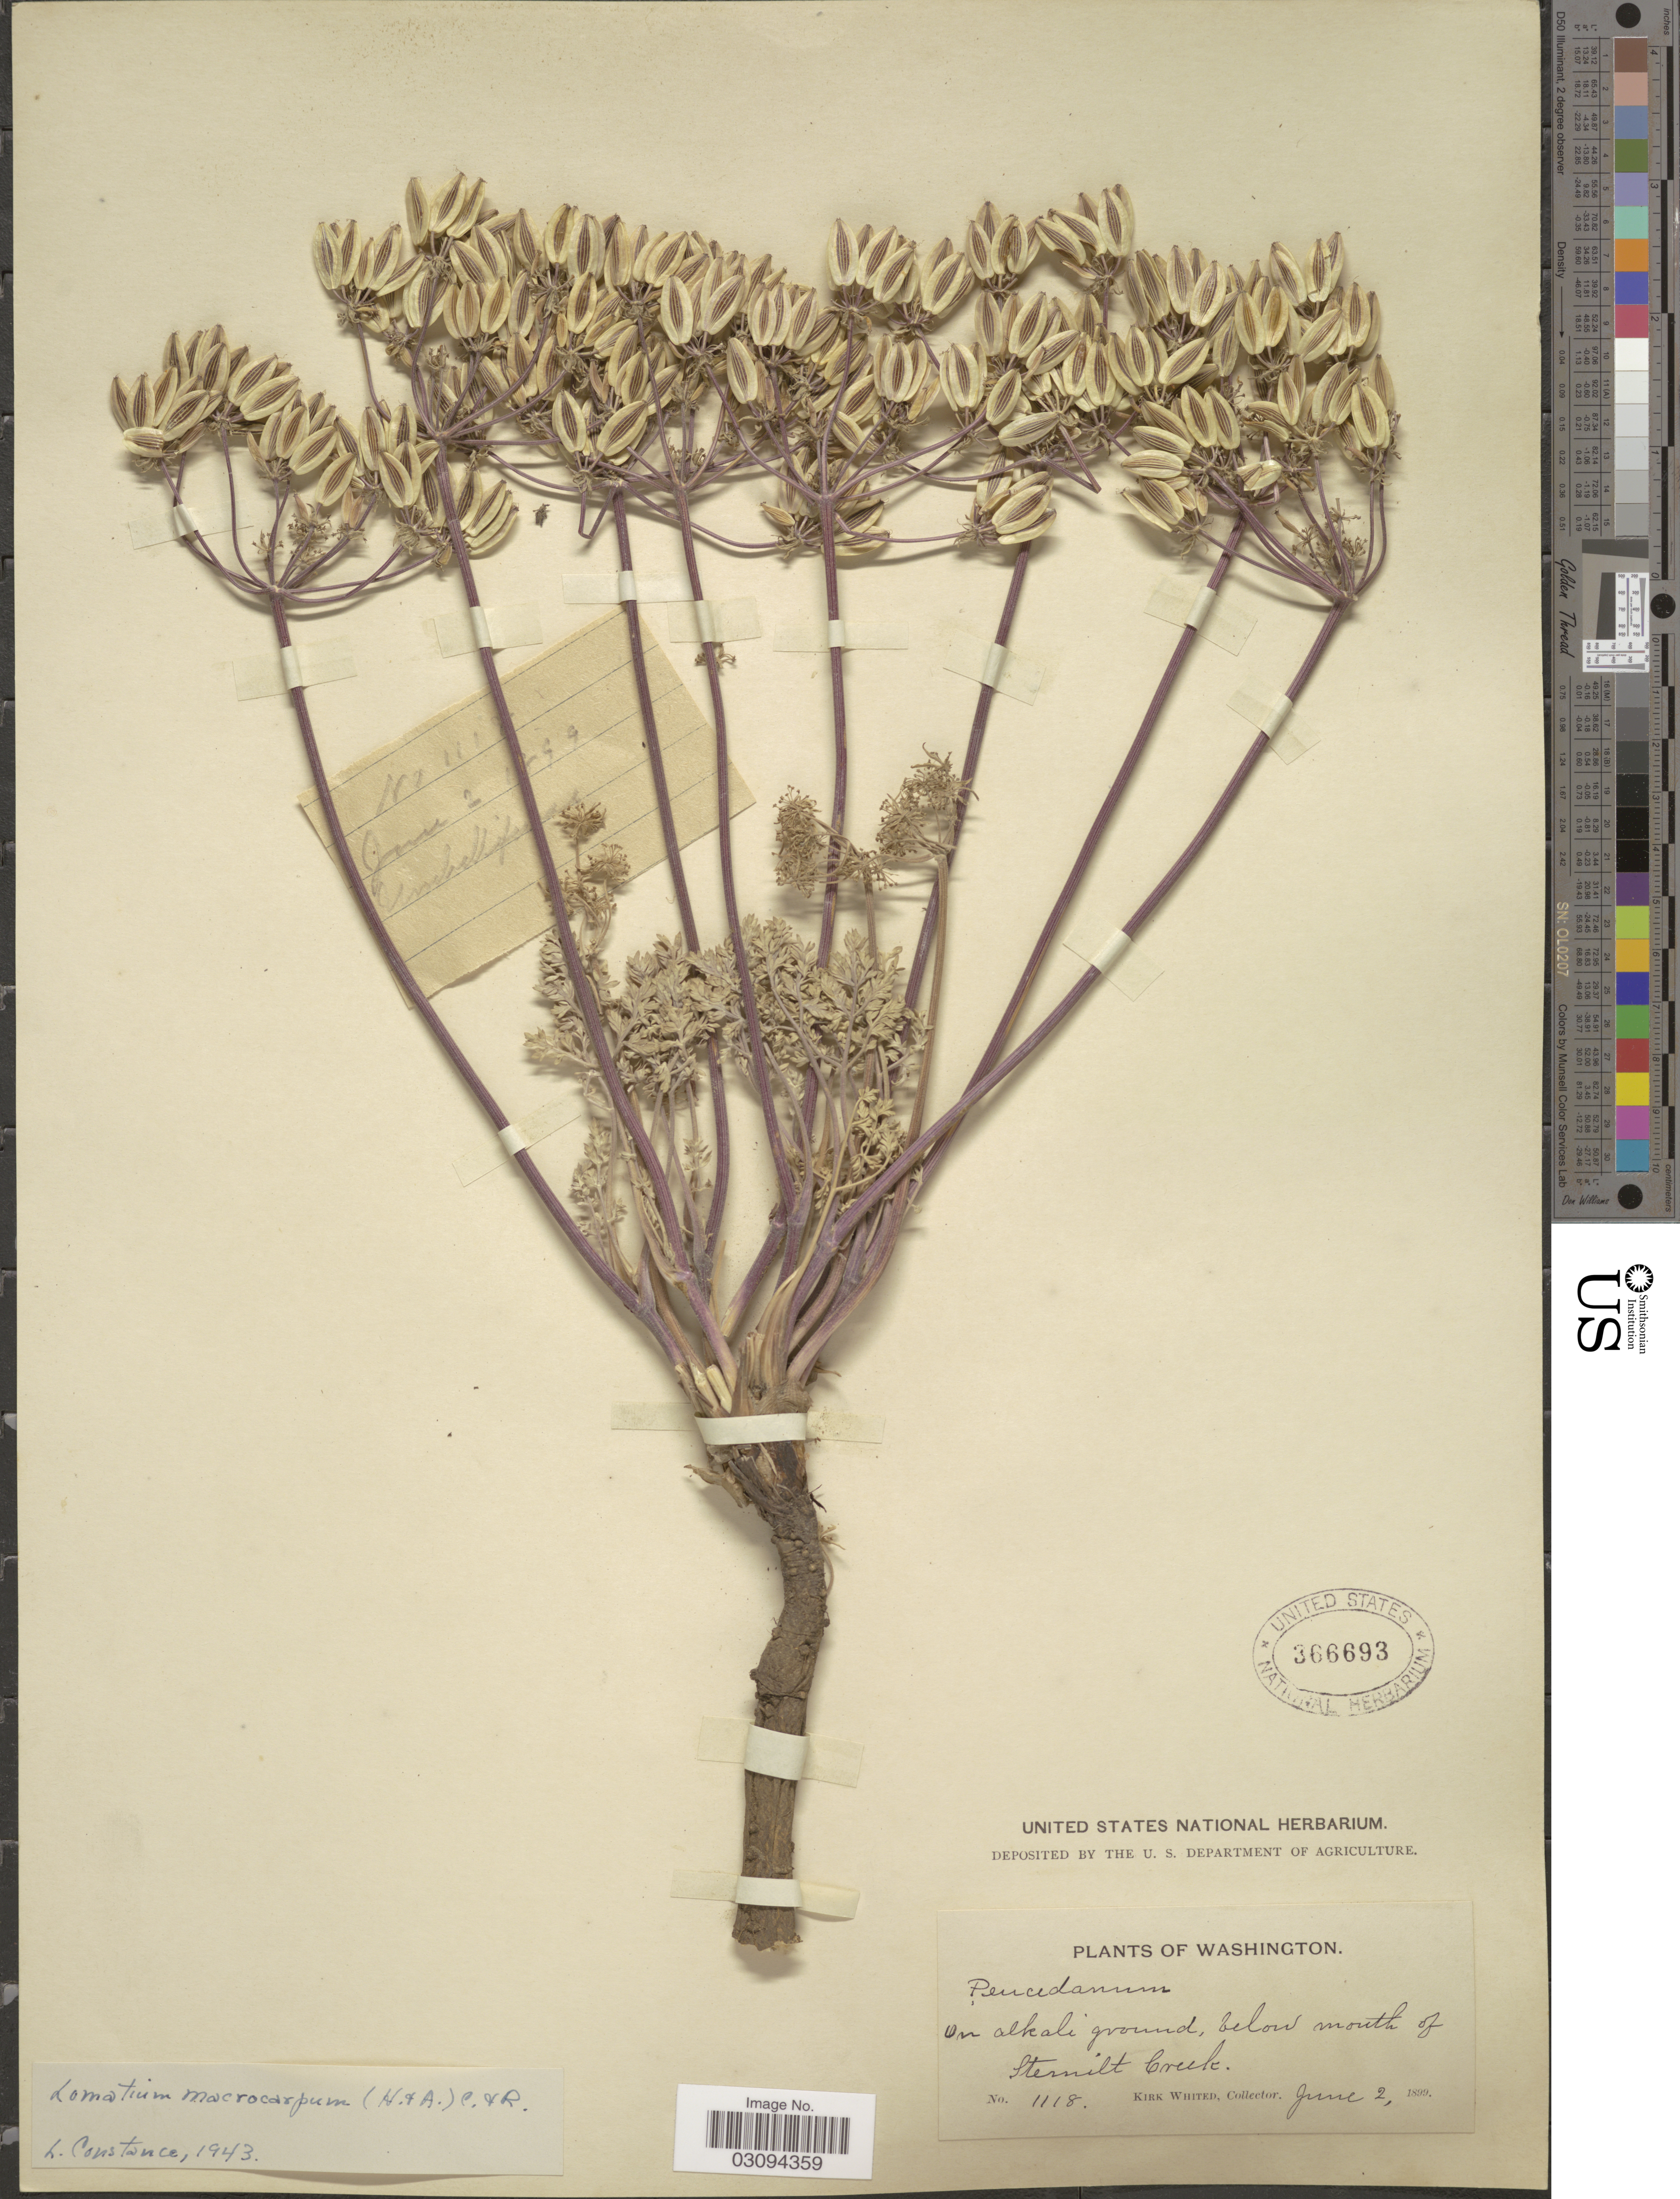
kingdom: Plantae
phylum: Tracheophyta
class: Magnoliopsida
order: Apiales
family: Apiaceae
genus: Lomatium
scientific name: Lomatium macrocarpum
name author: (Hook. et al.) J.M. Coult. & Rose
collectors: K. Whited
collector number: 1118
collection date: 1899-06-02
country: United States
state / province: Washington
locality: On alkali ground, below mouth of Stemilt Creek.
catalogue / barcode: US 366693